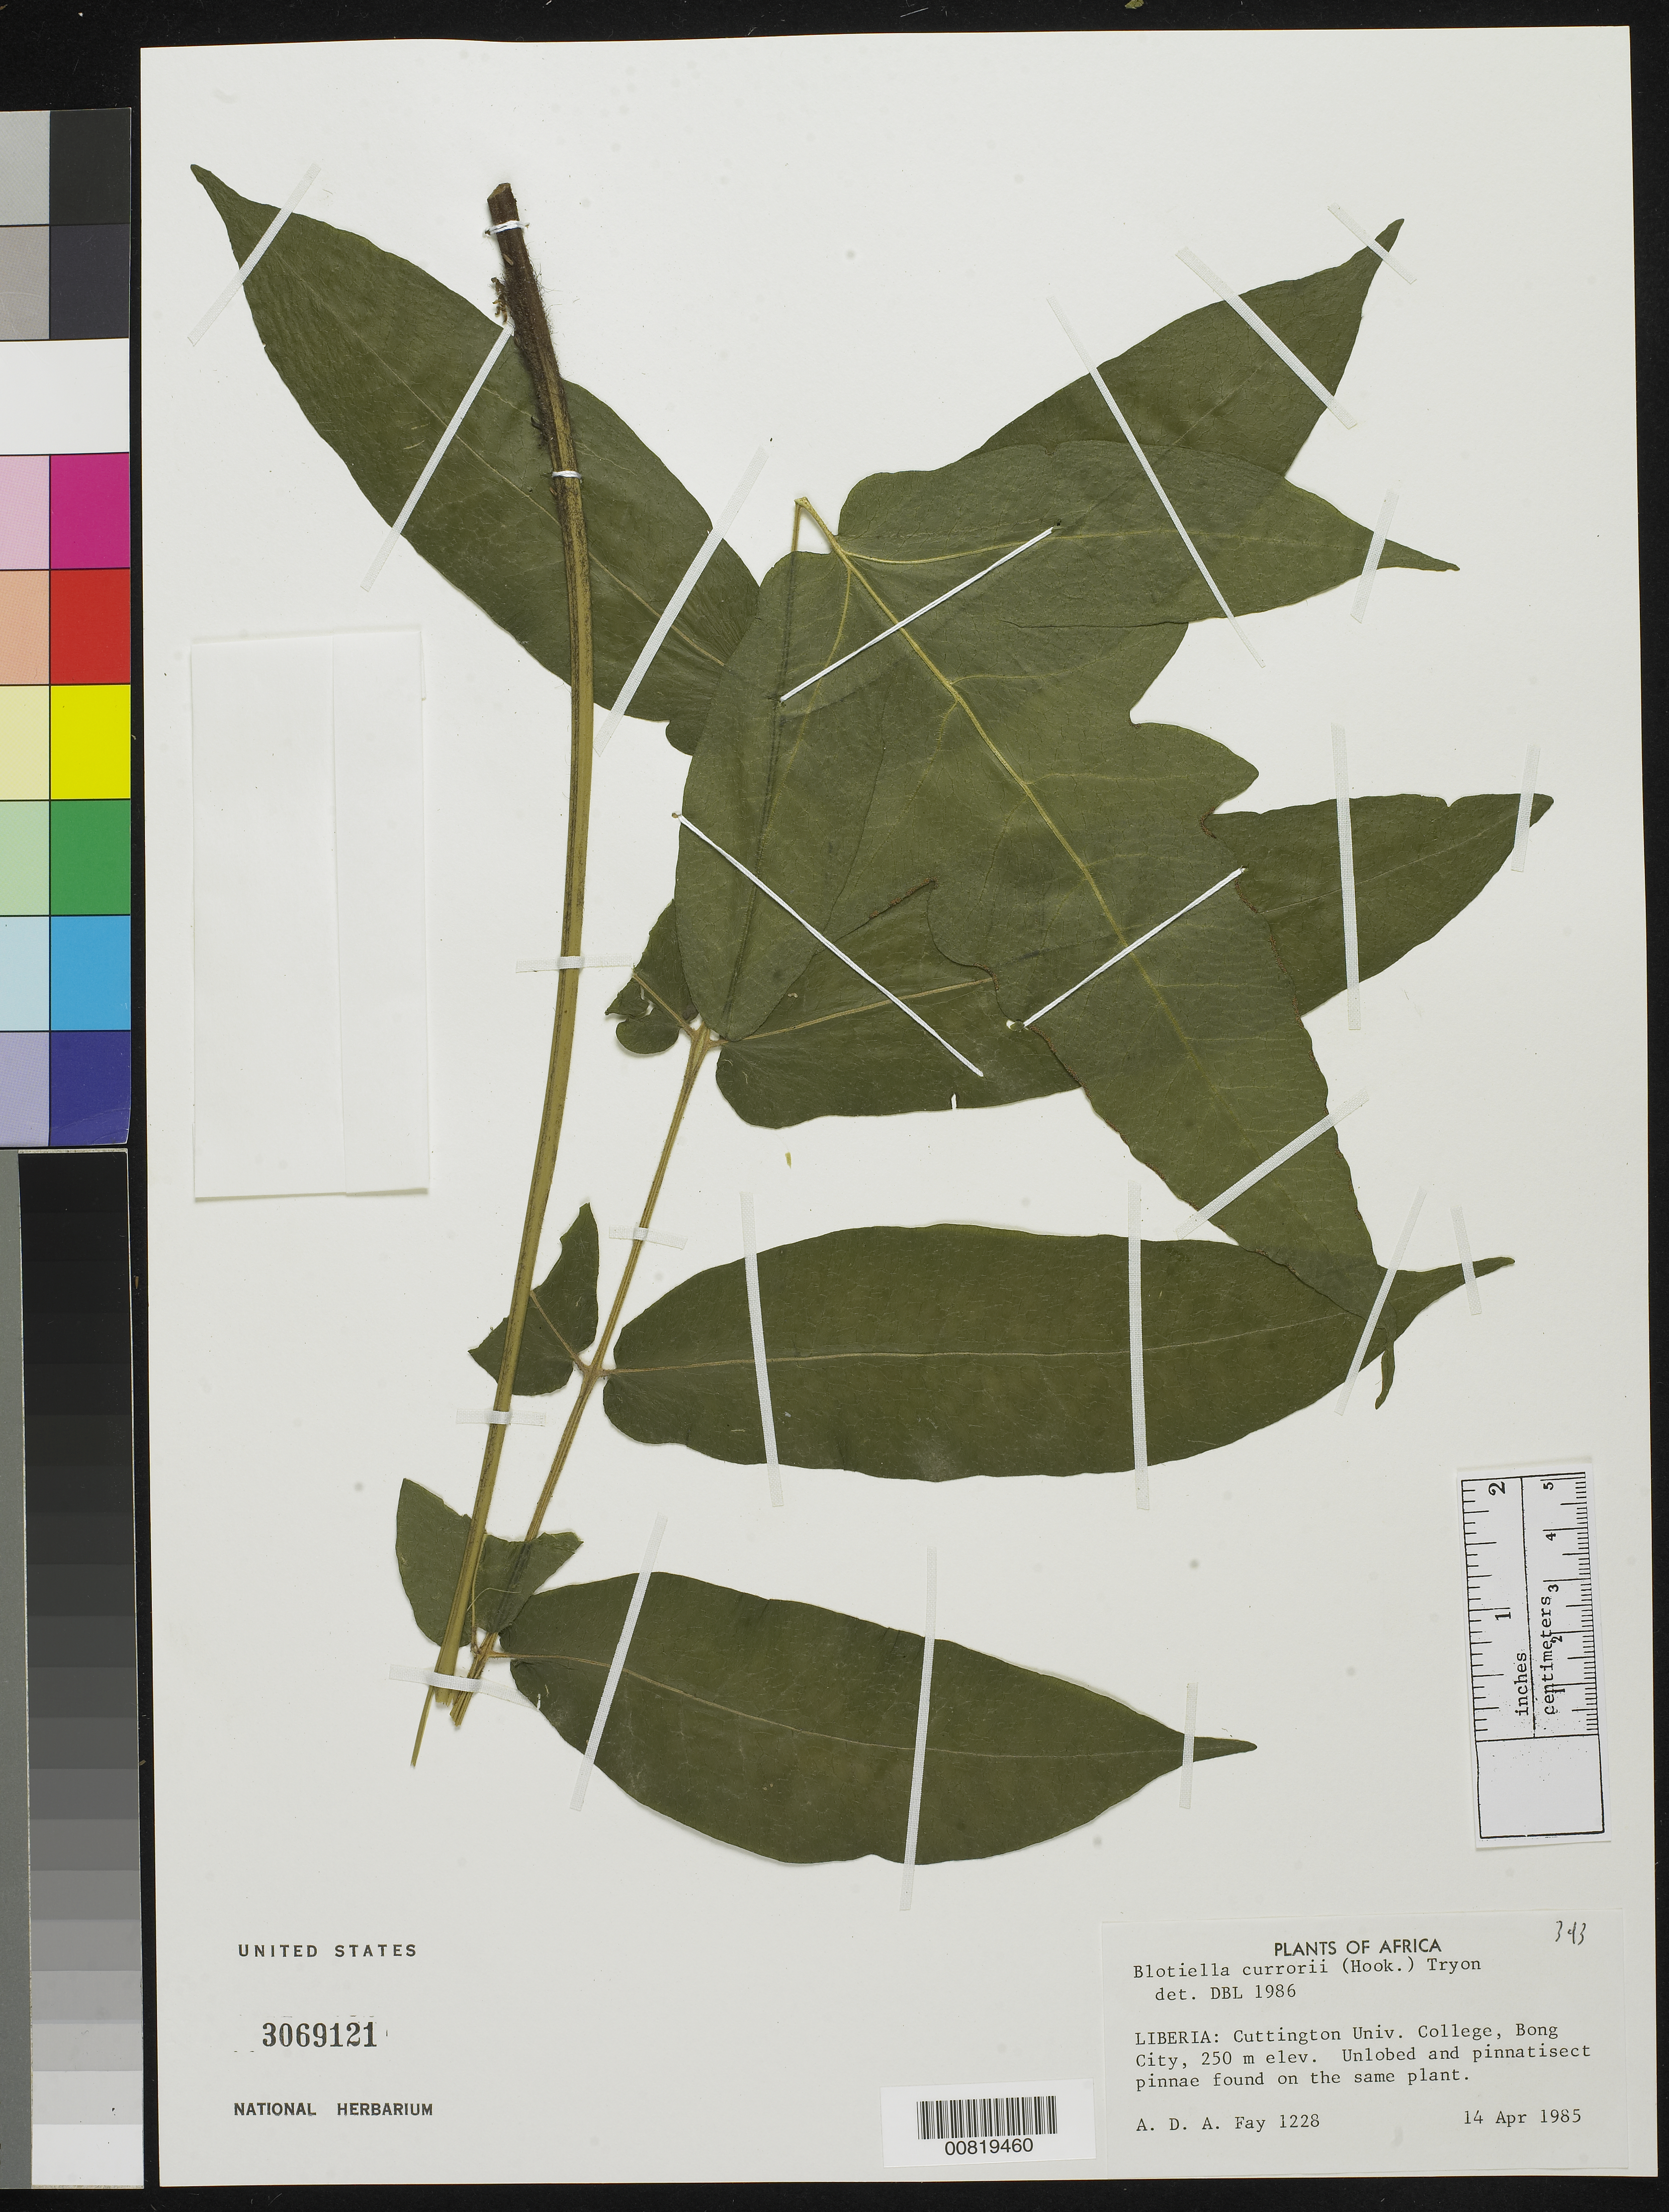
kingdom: Plantae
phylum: Tracheophyta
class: Polypodiopsida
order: Polypodiales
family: Dennstaedtiaceae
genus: Blotiella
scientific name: Blotiella currorii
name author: Hook.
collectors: A. Fay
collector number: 1228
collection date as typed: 14 Apr 1985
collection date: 1985-04-14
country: Liberia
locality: Cuttington Univ. College, Bong City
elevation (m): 250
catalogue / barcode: US 3069121